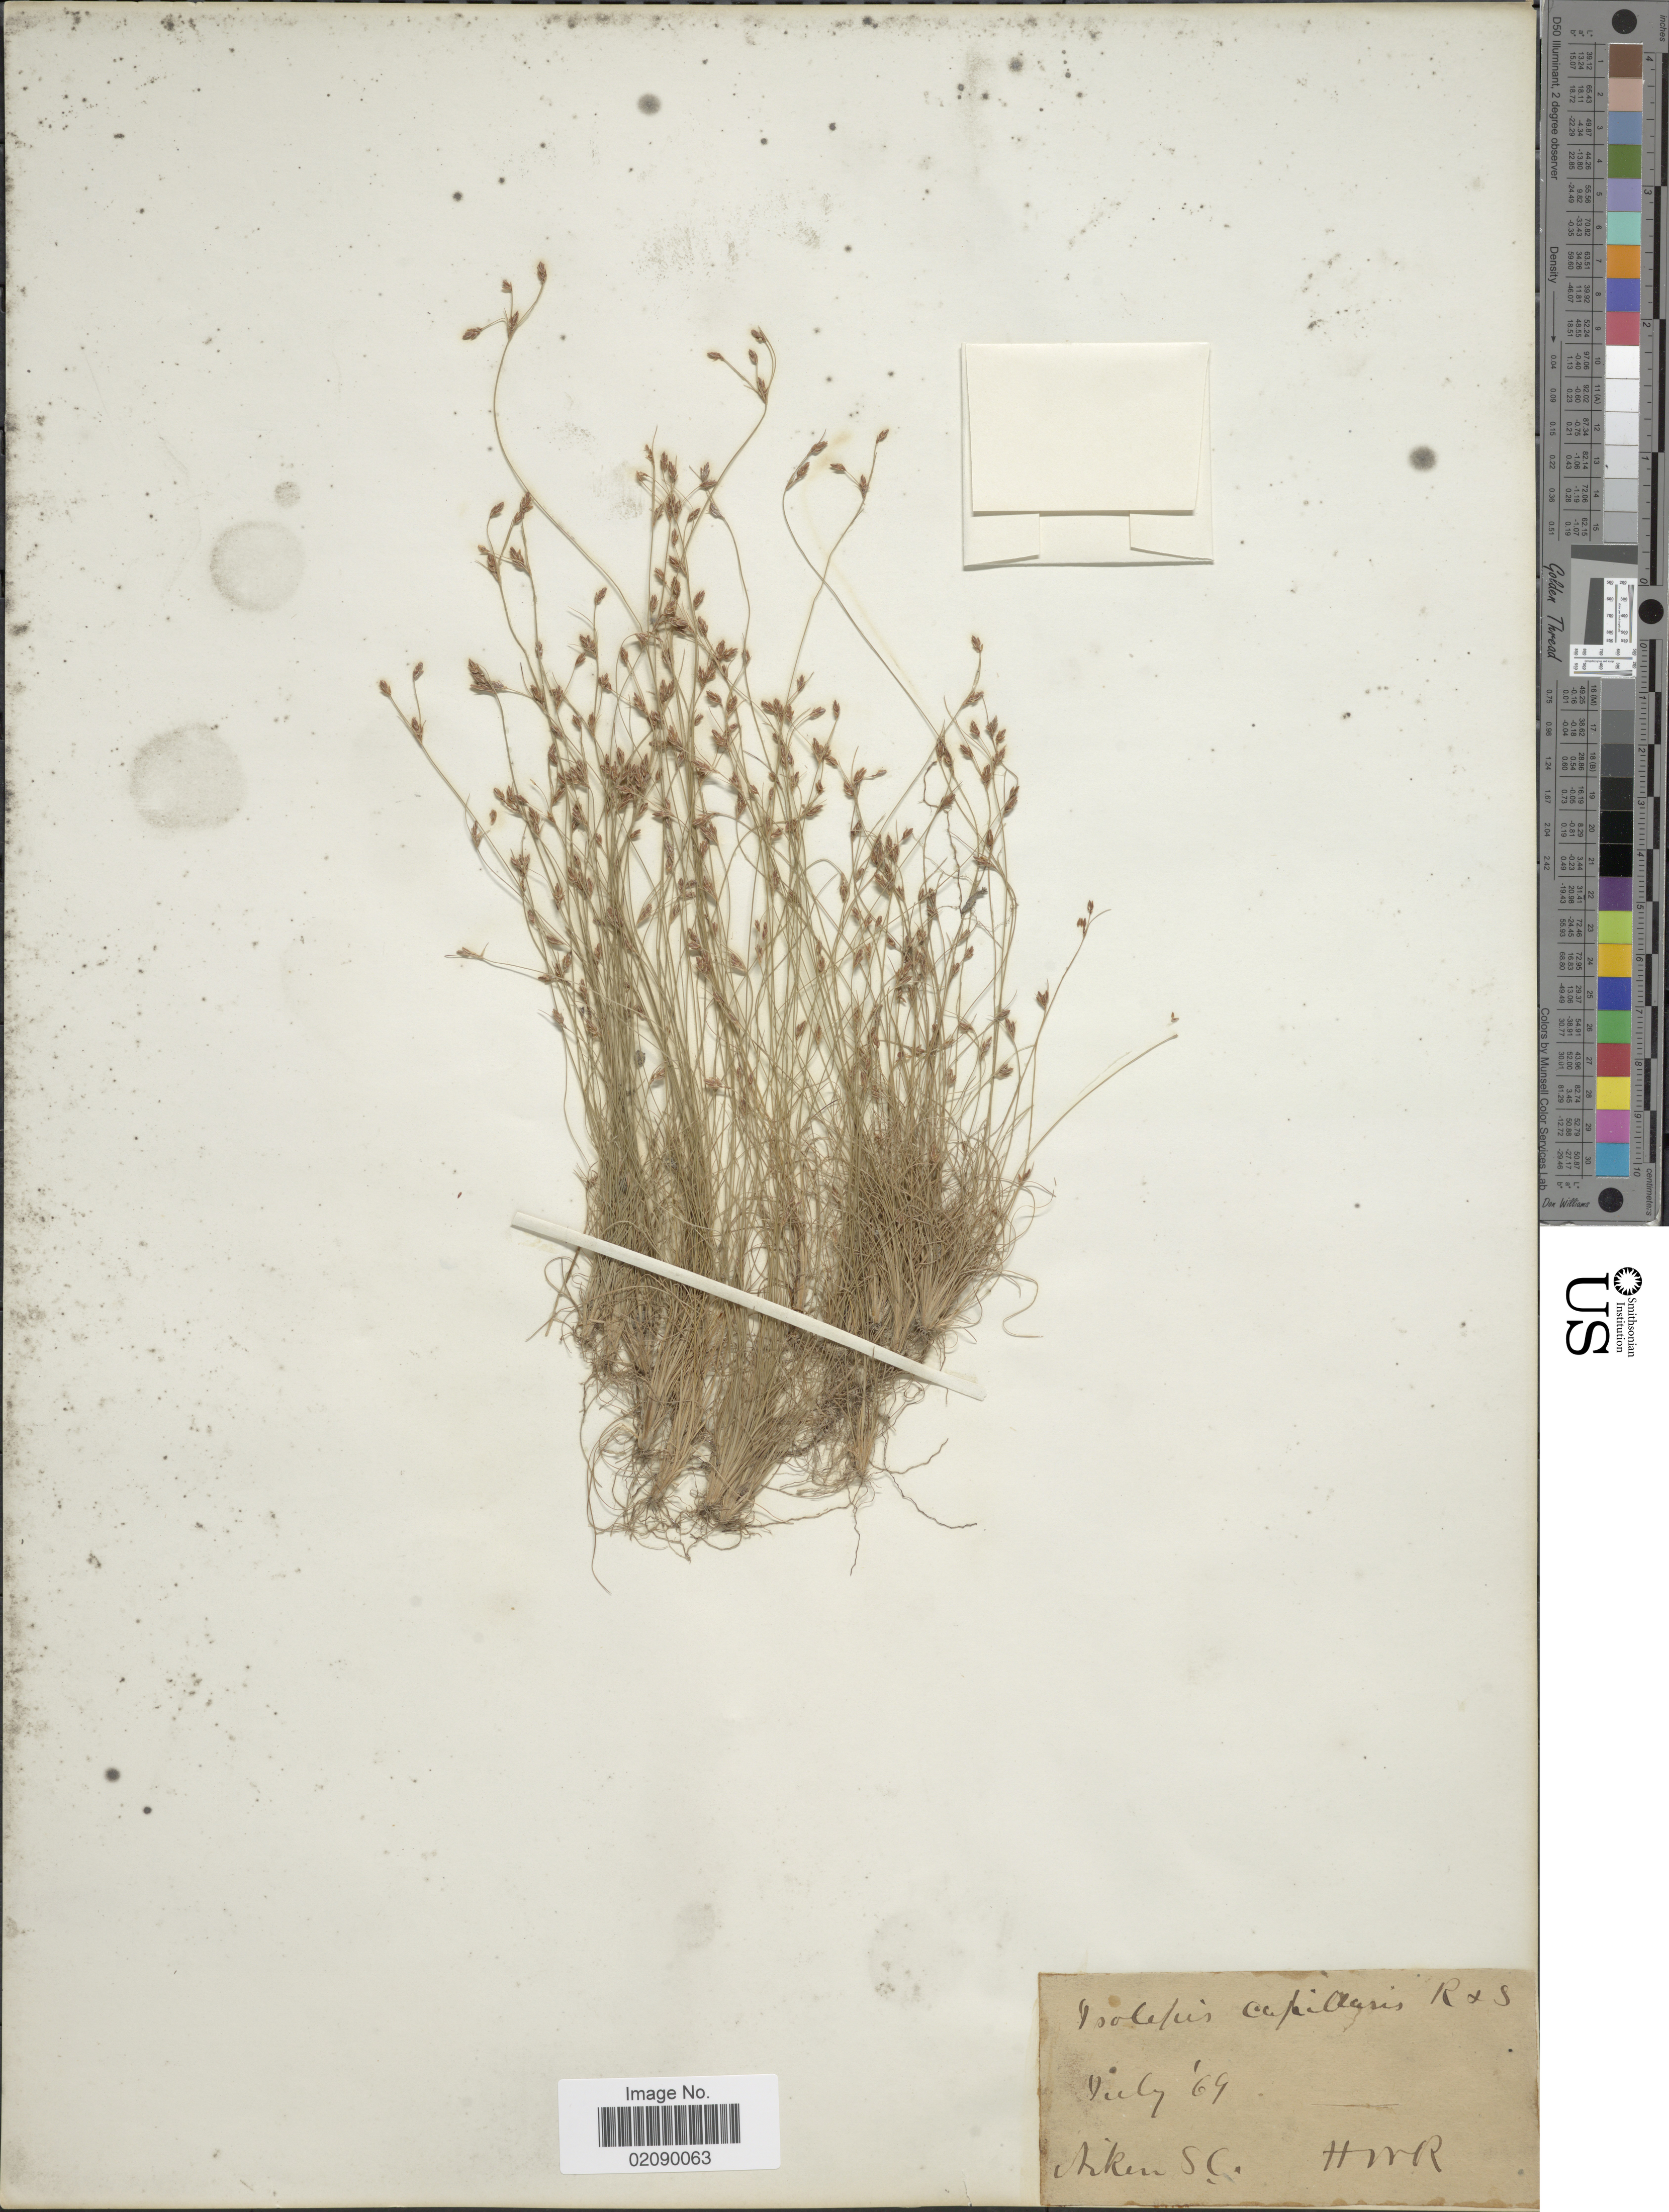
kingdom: Plantae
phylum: Tracheophyta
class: Liliopsida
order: Poales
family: Cyperaceae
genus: Bulbostylis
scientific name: Bulbostylis capillaris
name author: (L.) Kunth ex C.B. Clarke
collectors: H. W. R.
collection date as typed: Transcribed d/m/y: /7/69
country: United States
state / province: South Carolina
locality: Aiken